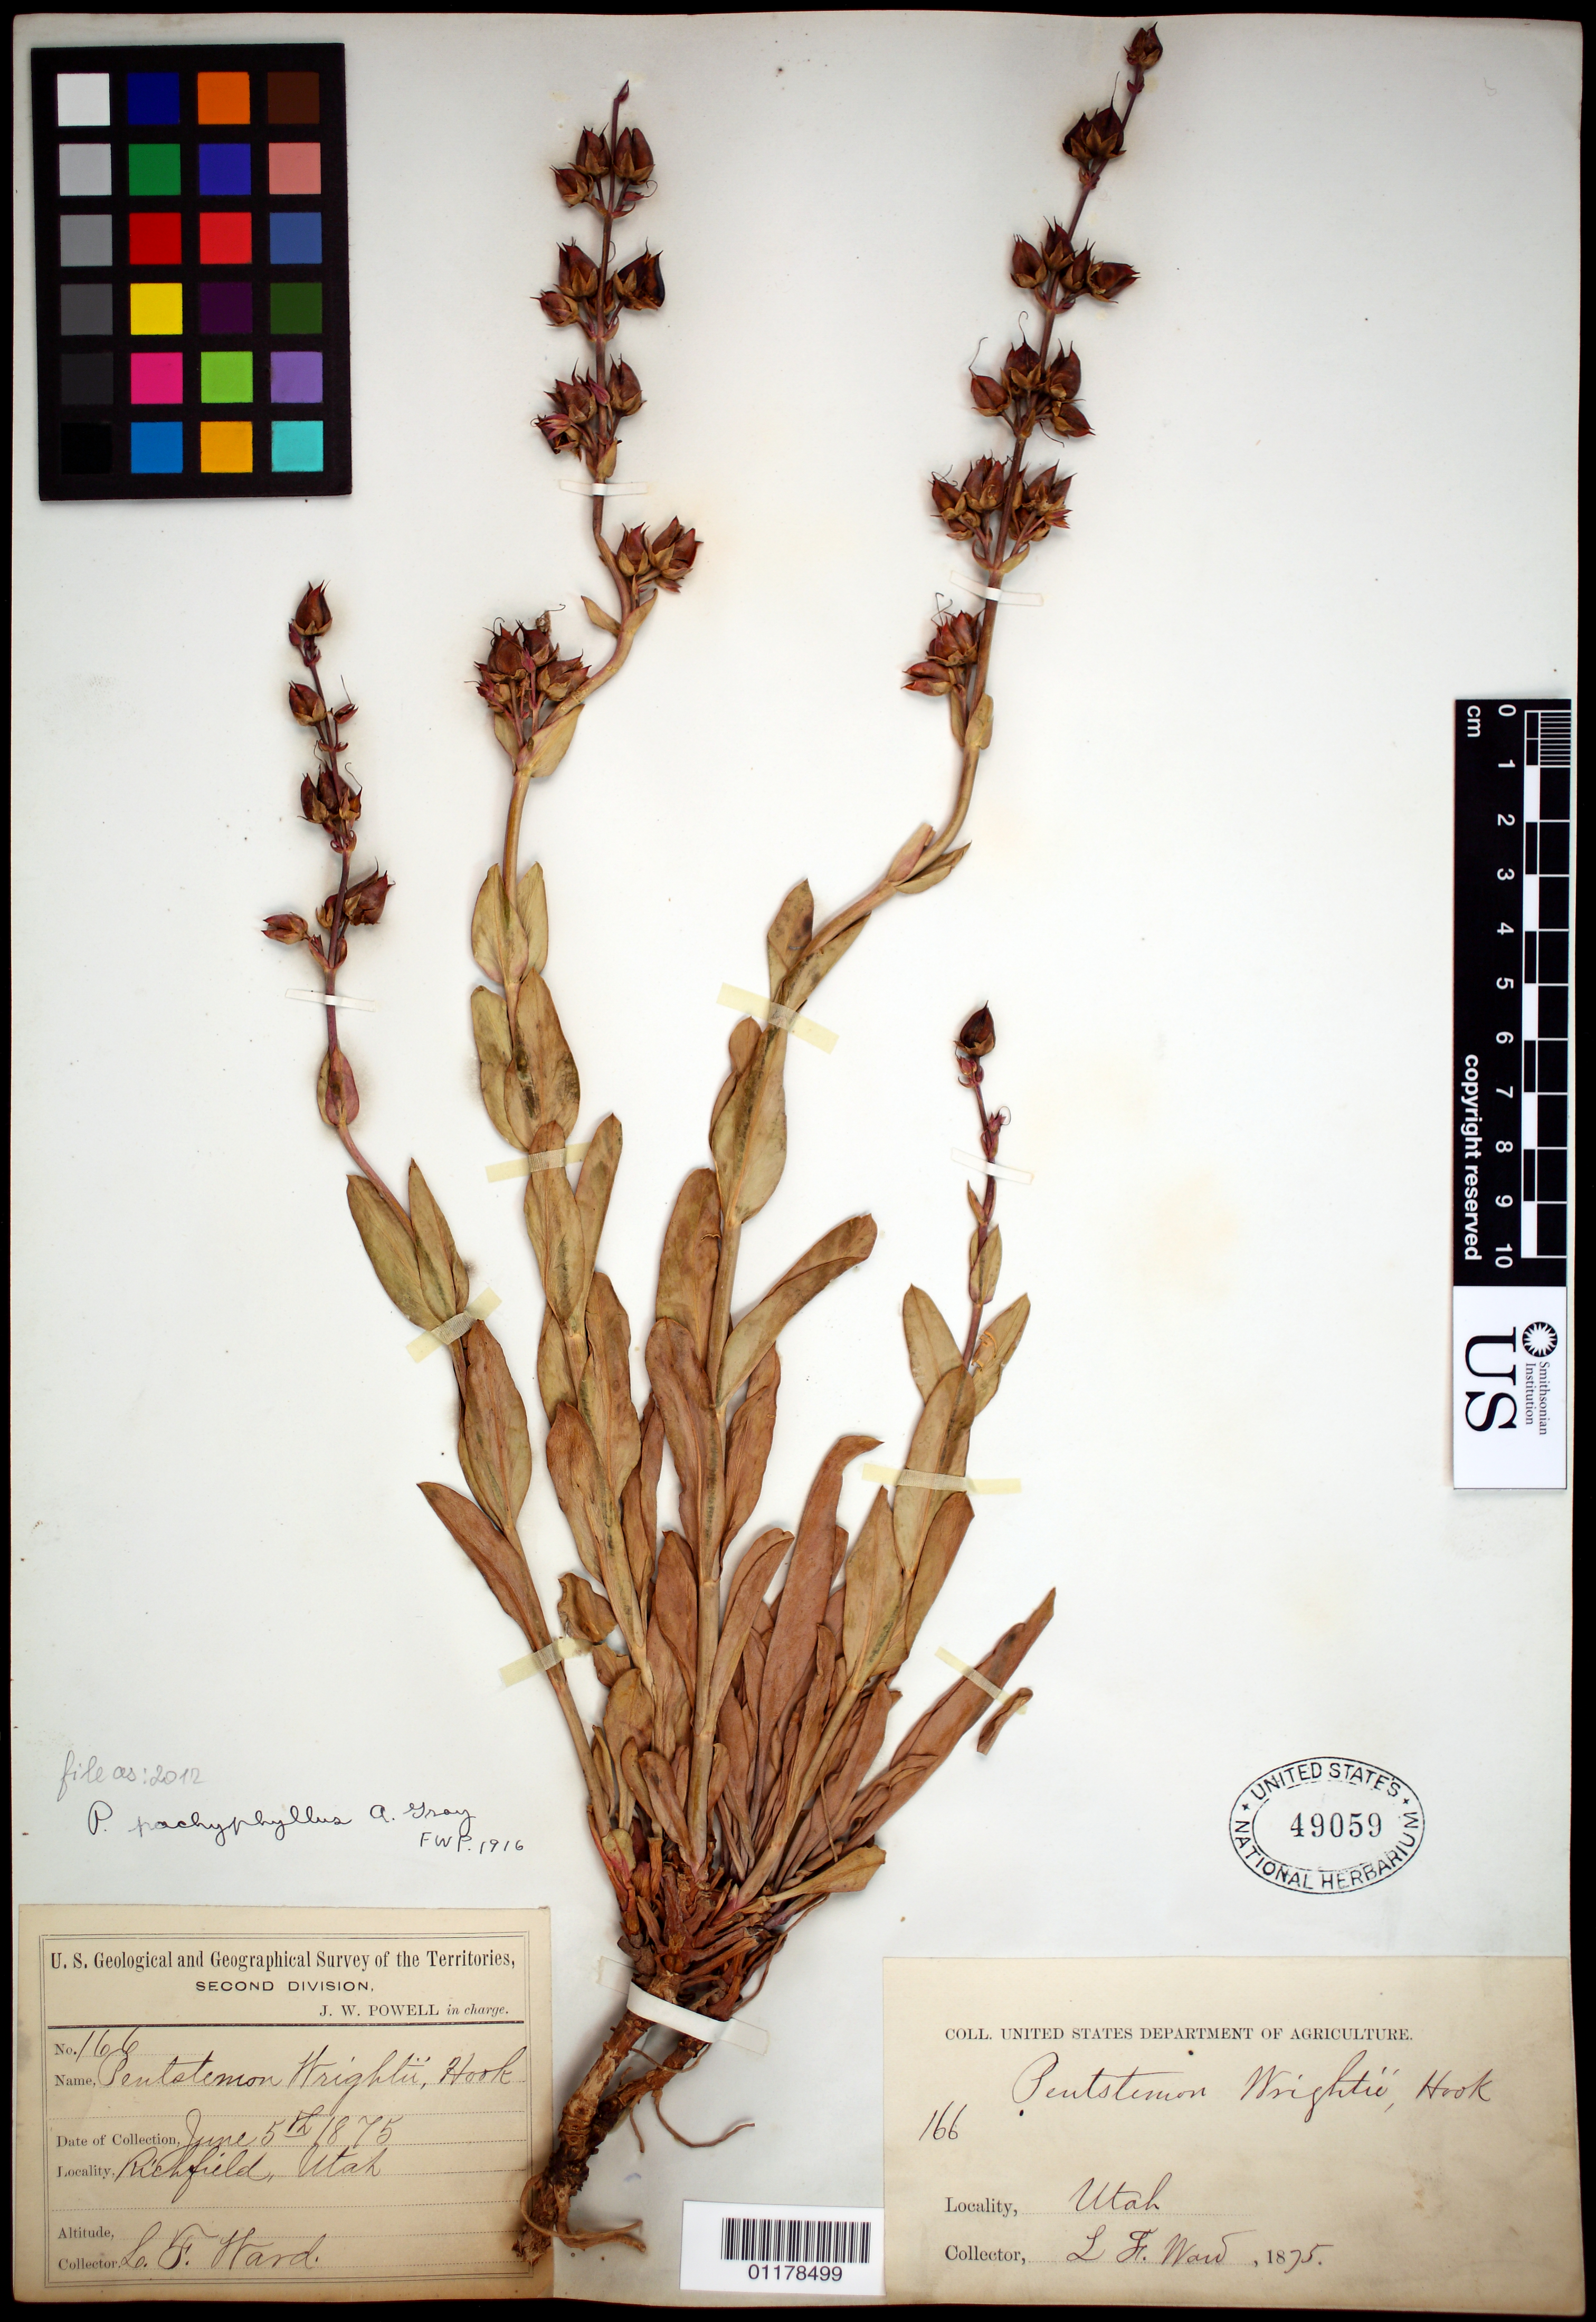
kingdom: Plantae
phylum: Tracheophyta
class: Magnoliopsida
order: Lamiales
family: Plantaginaceae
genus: Penstemon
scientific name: Penstemon pachyphyllus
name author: A. Gray ex Rydb.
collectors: L. F. Ward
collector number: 166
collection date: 1875-06-05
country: United States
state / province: Utah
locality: Richfield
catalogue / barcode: US 49059